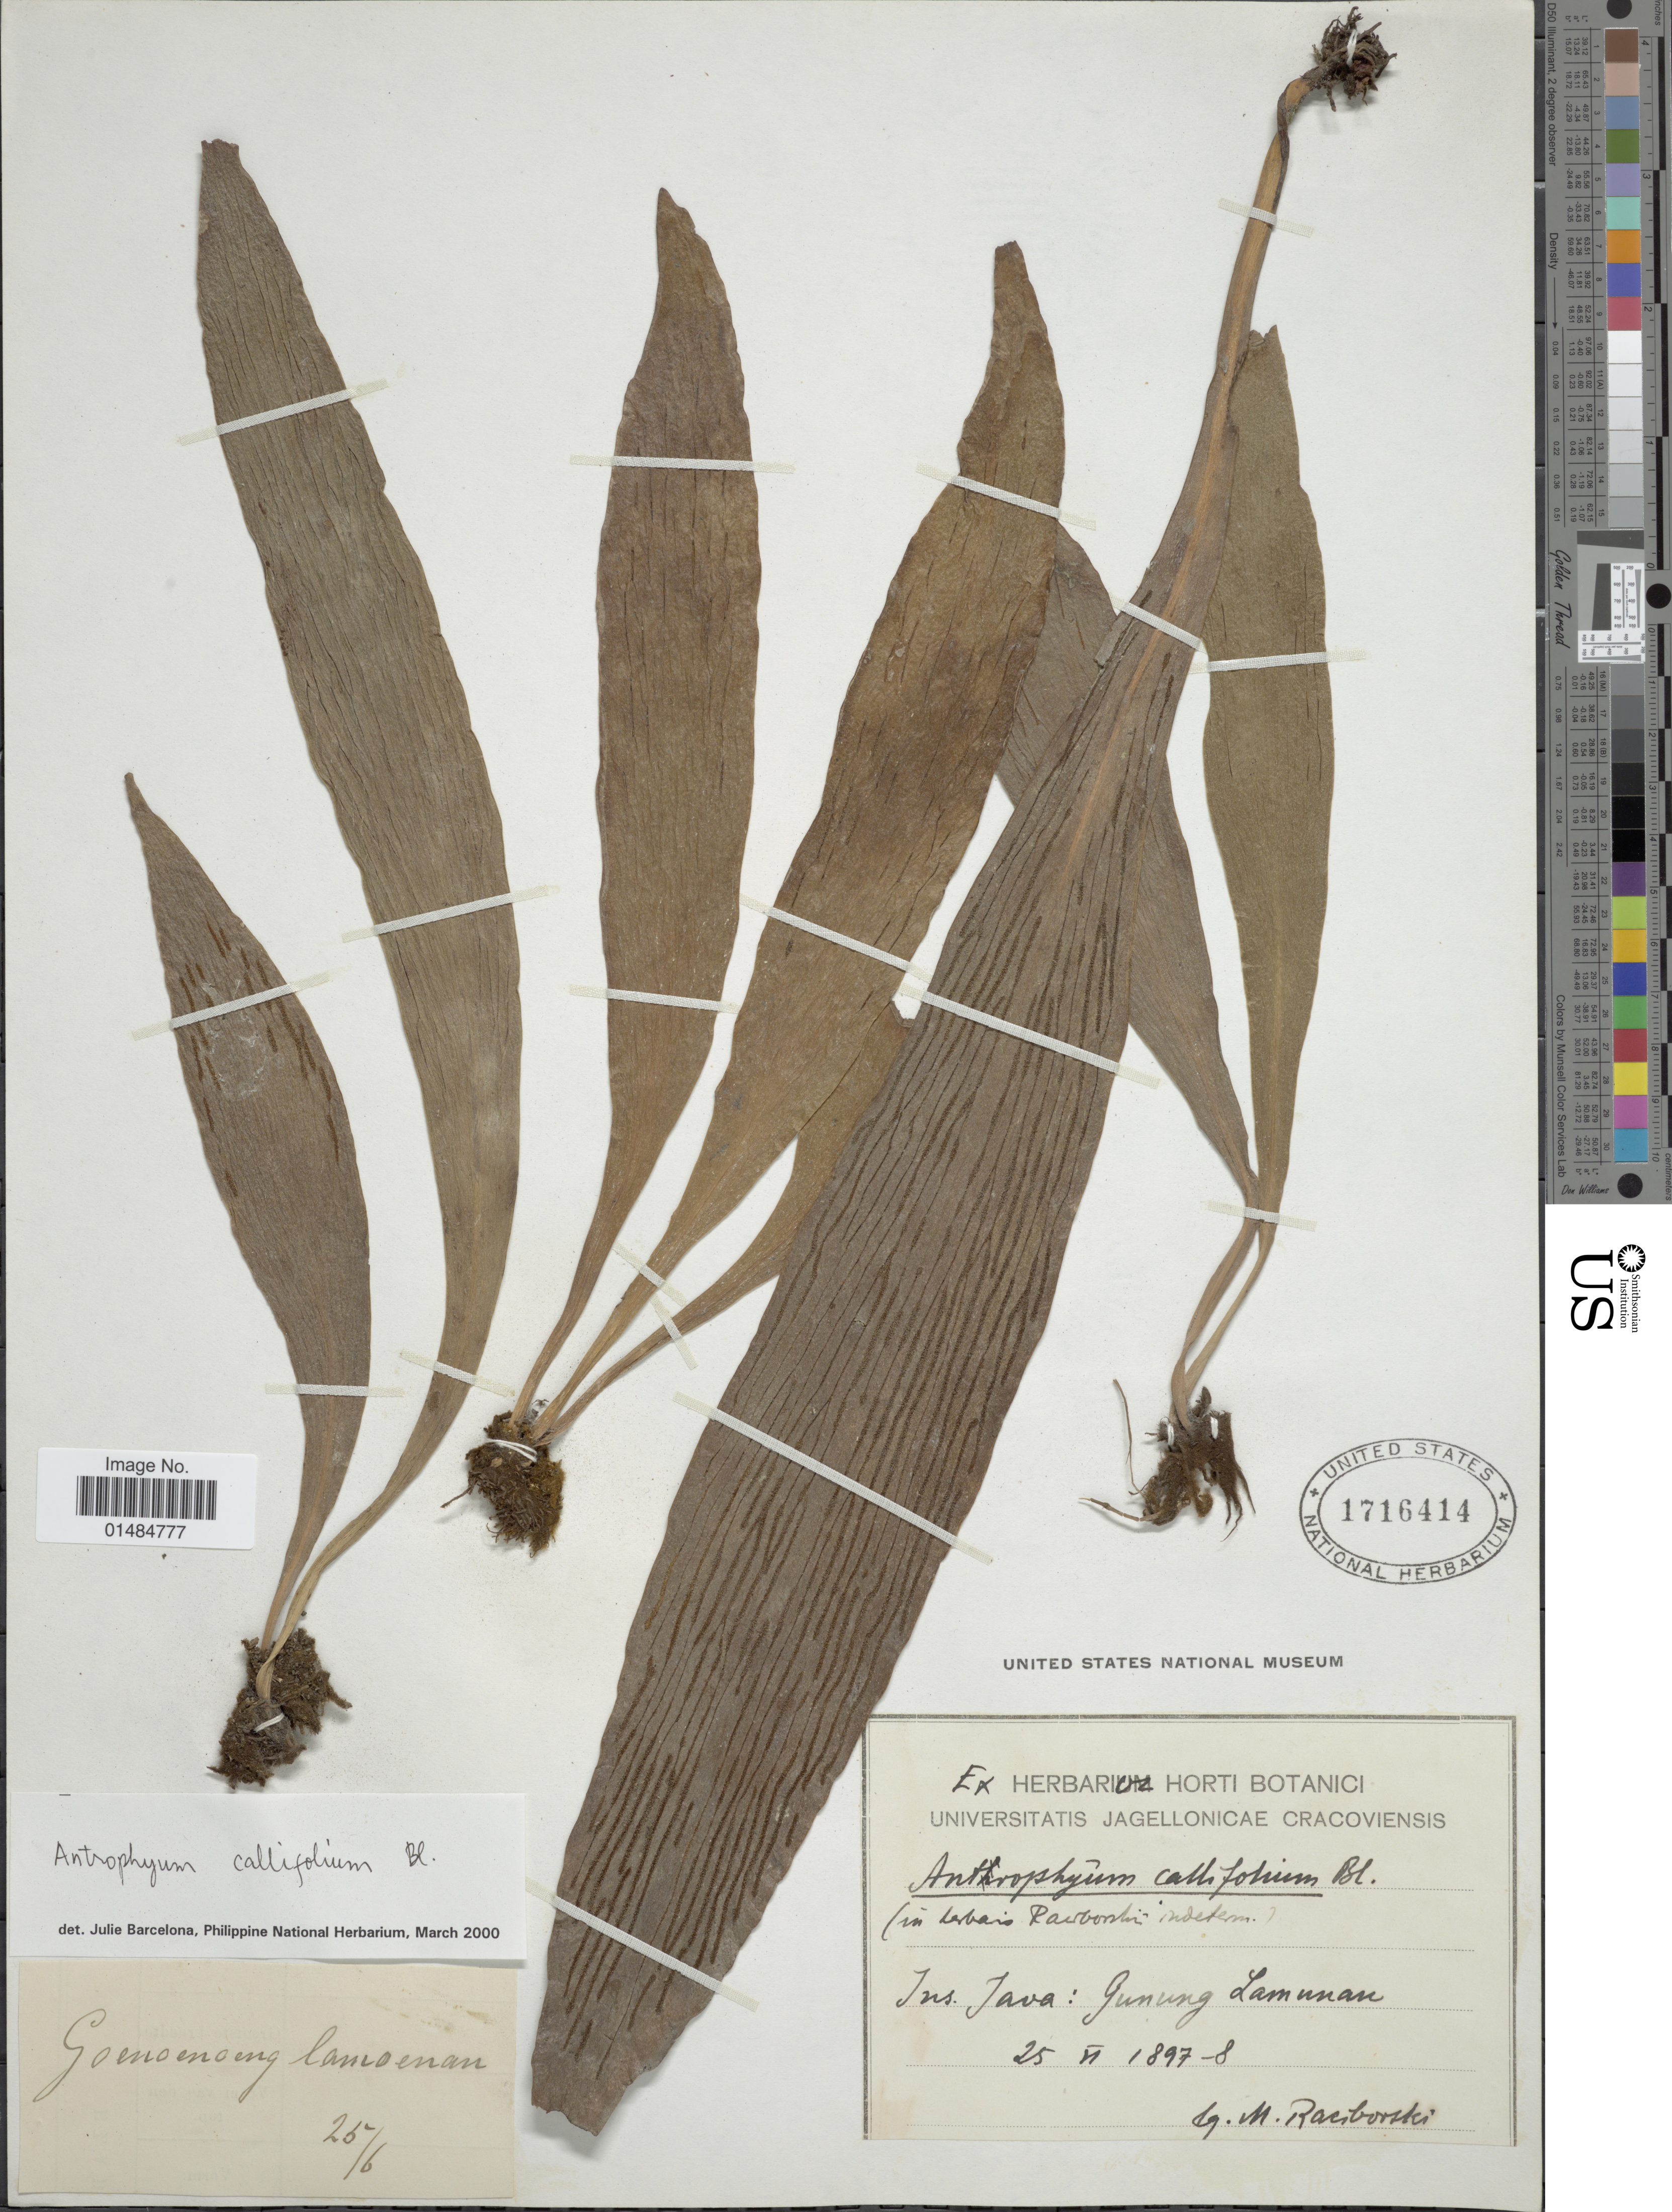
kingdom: Plantae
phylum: Tracheophyta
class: Polypodiopsida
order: Polypodiales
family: Pteridaceae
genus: Antrophyum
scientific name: Antrophyum callifolium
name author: Blume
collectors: M. Raciborski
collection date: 1897-06-25/1898-06-25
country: Indonesia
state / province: Java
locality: Ins. Java: Gunung Lamunan, Goenoenoeng Lamoenan [interpreted]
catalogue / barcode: US 1716414